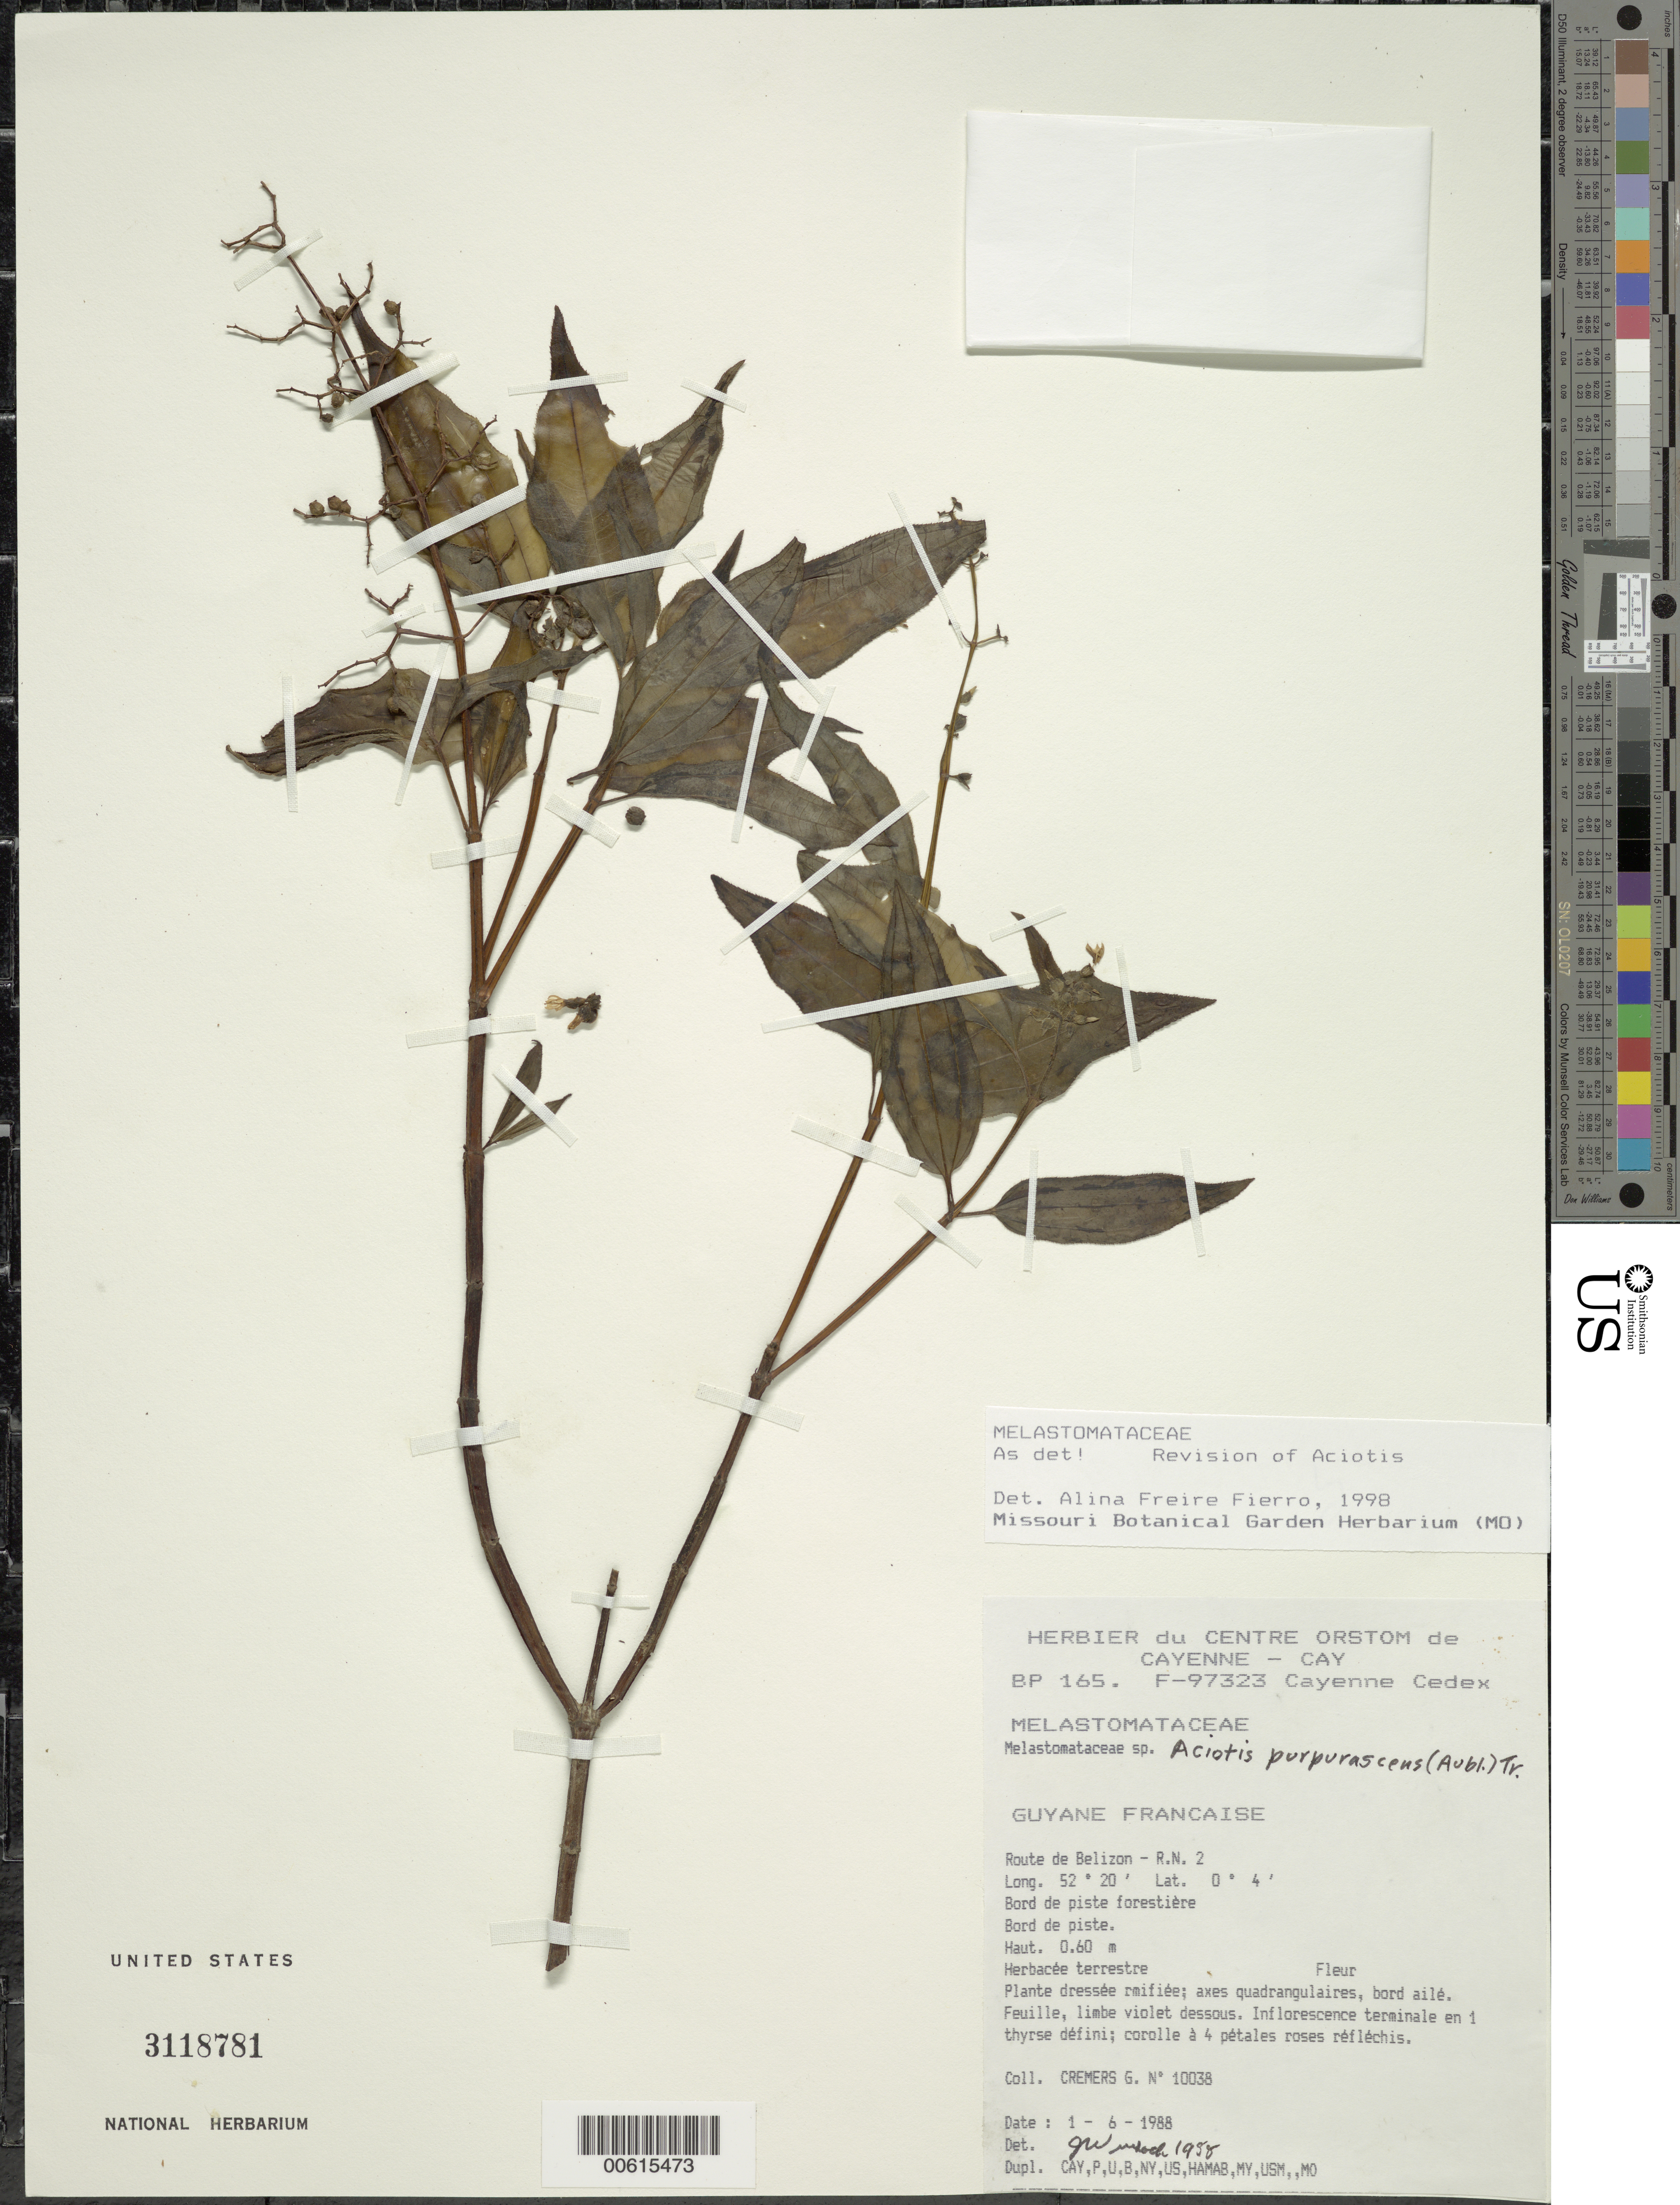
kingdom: Plantae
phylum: Tracheophyta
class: Magnoliopsida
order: Myrtales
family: Melastomataceae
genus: Aciotis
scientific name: Aciotis purpurascens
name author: (Aubl.) Triana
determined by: Freire-Fierro, A.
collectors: G. Cremers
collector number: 10038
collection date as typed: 1 Jun 1988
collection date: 1988-06-01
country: French Guiana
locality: Route de Bélizon, R.N. 2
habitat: Borde de piste foresitere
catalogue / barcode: US 3118781